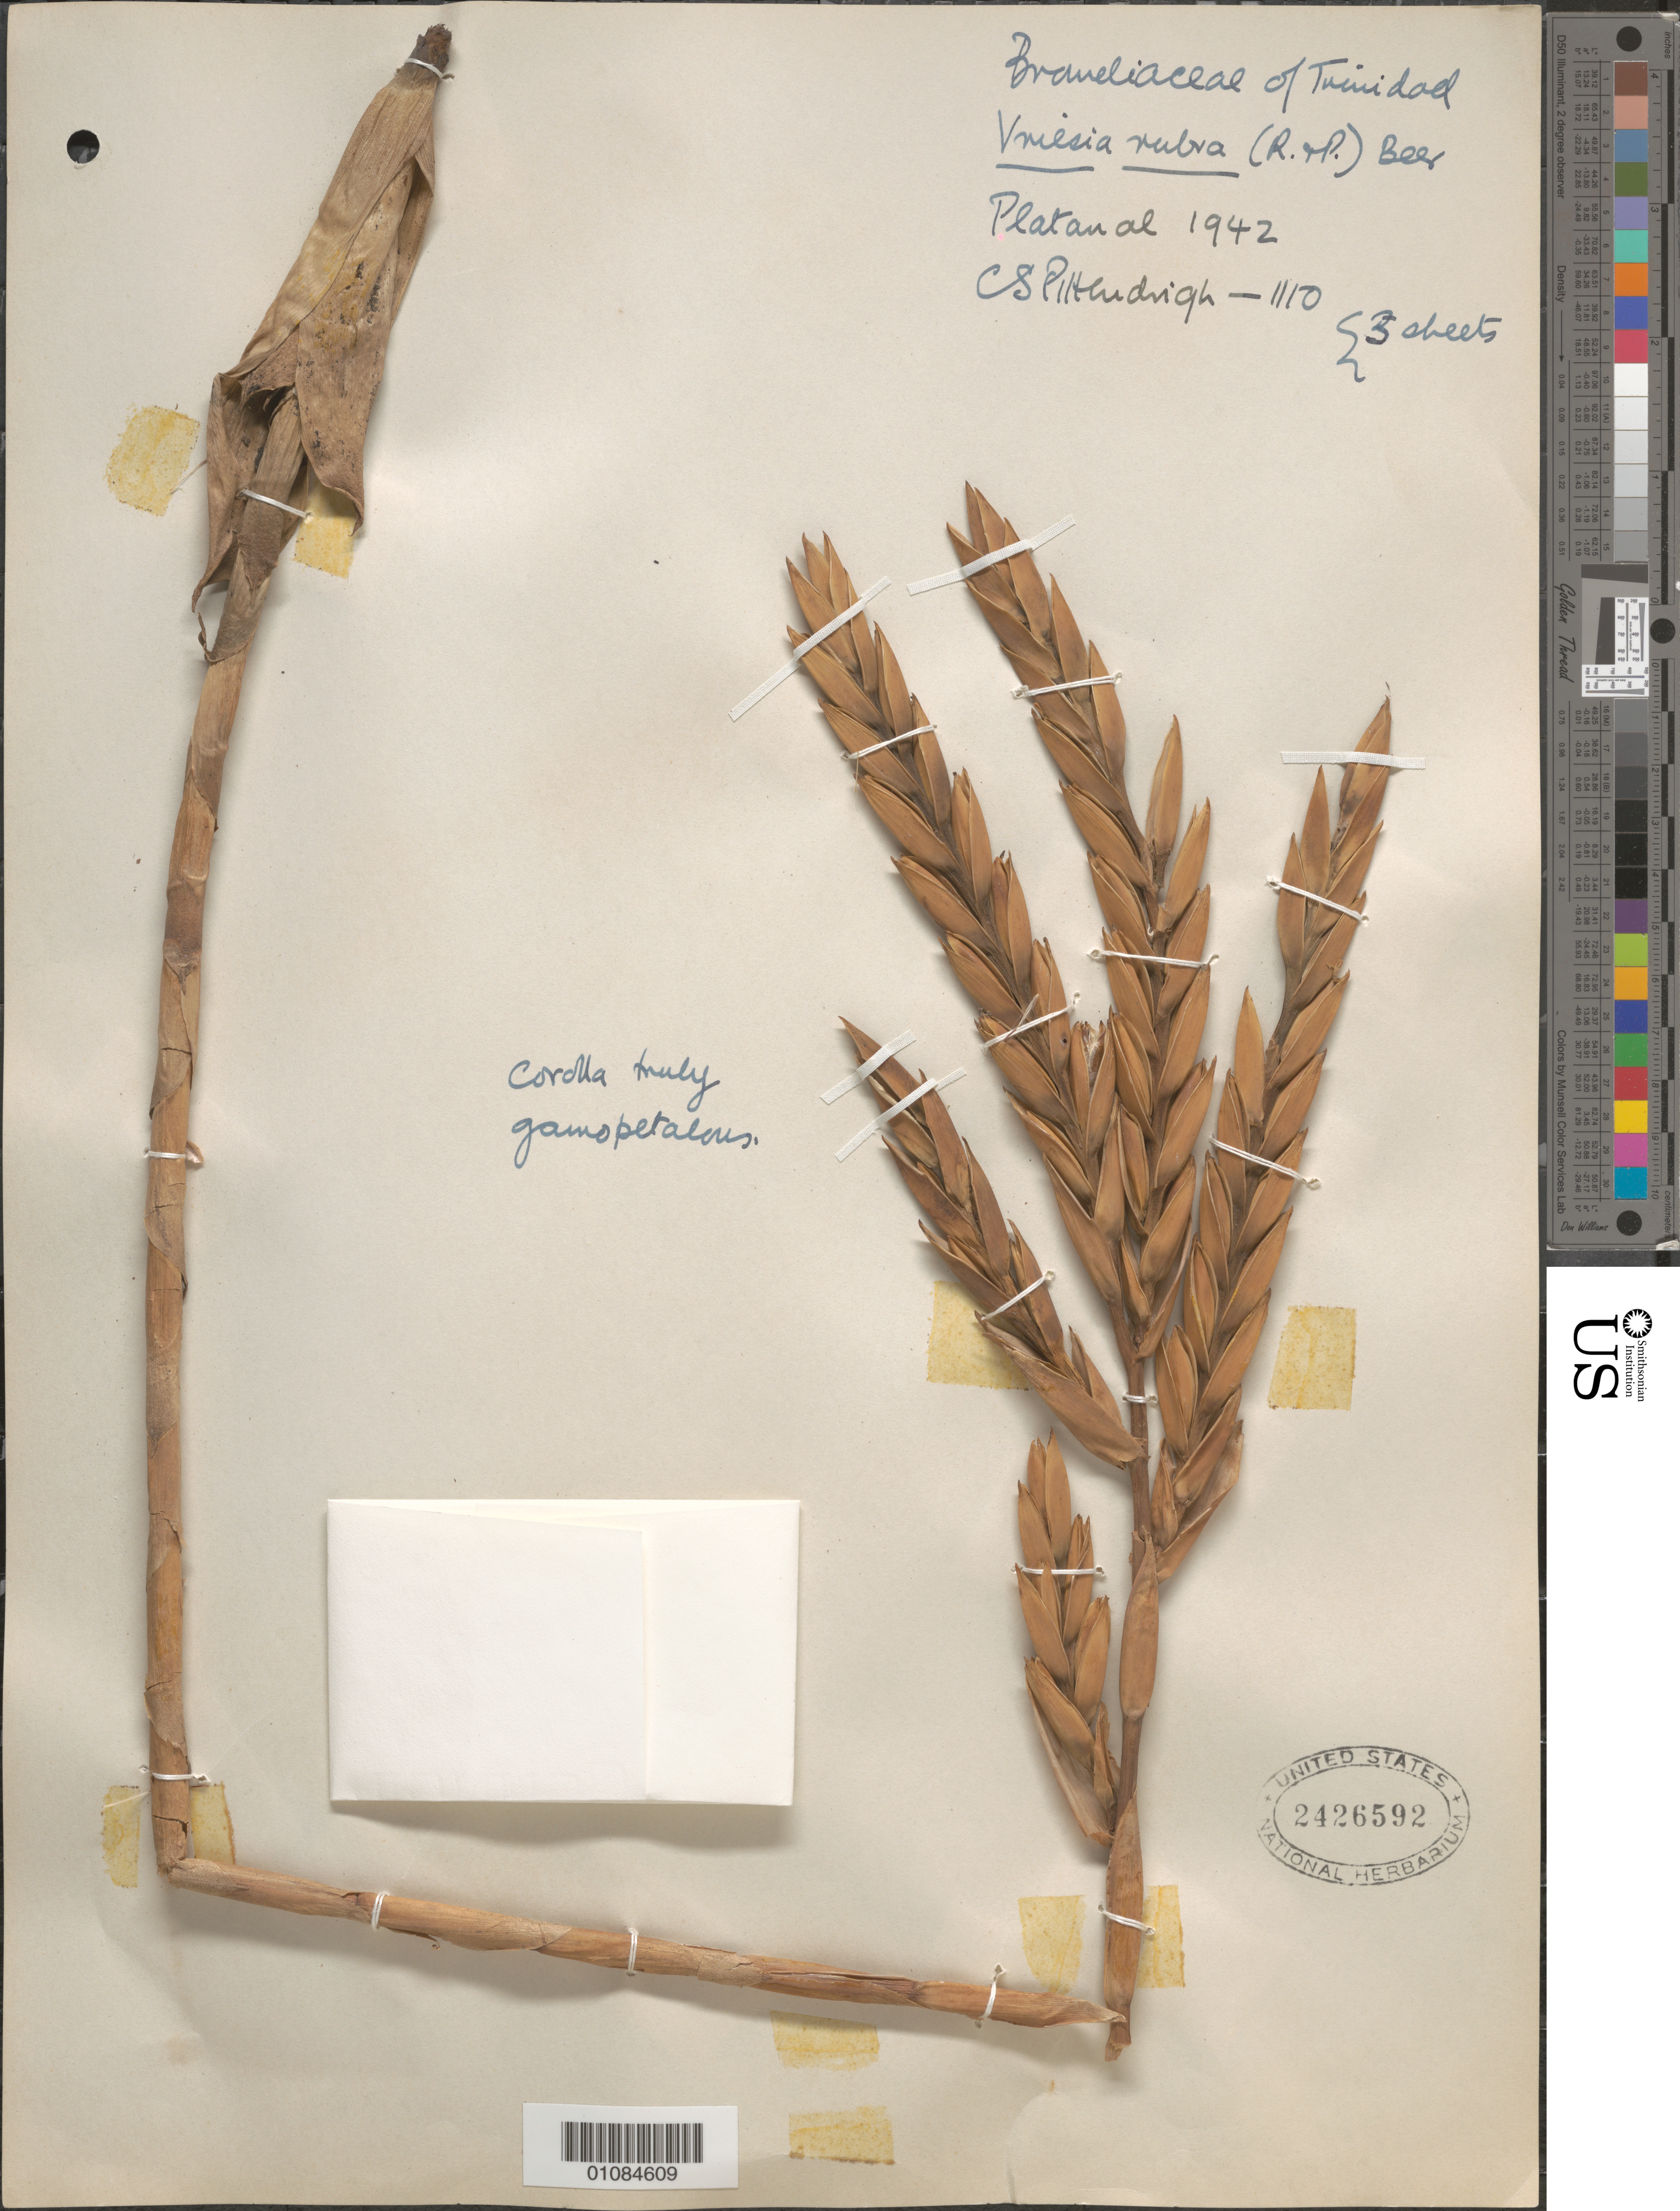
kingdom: Plantae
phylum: Tracheophyta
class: Liliopsida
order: Poales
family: Bromeliaceae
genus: Vriesea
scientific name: Vriesea rubra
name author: (Ruiz & Pav.) Beer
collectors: C. S. Pittendrigh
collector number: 1110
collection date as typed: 1942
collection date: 1942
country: Trinidad and Tobago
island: Trinidad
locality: Platanal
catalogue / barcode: US 2426592